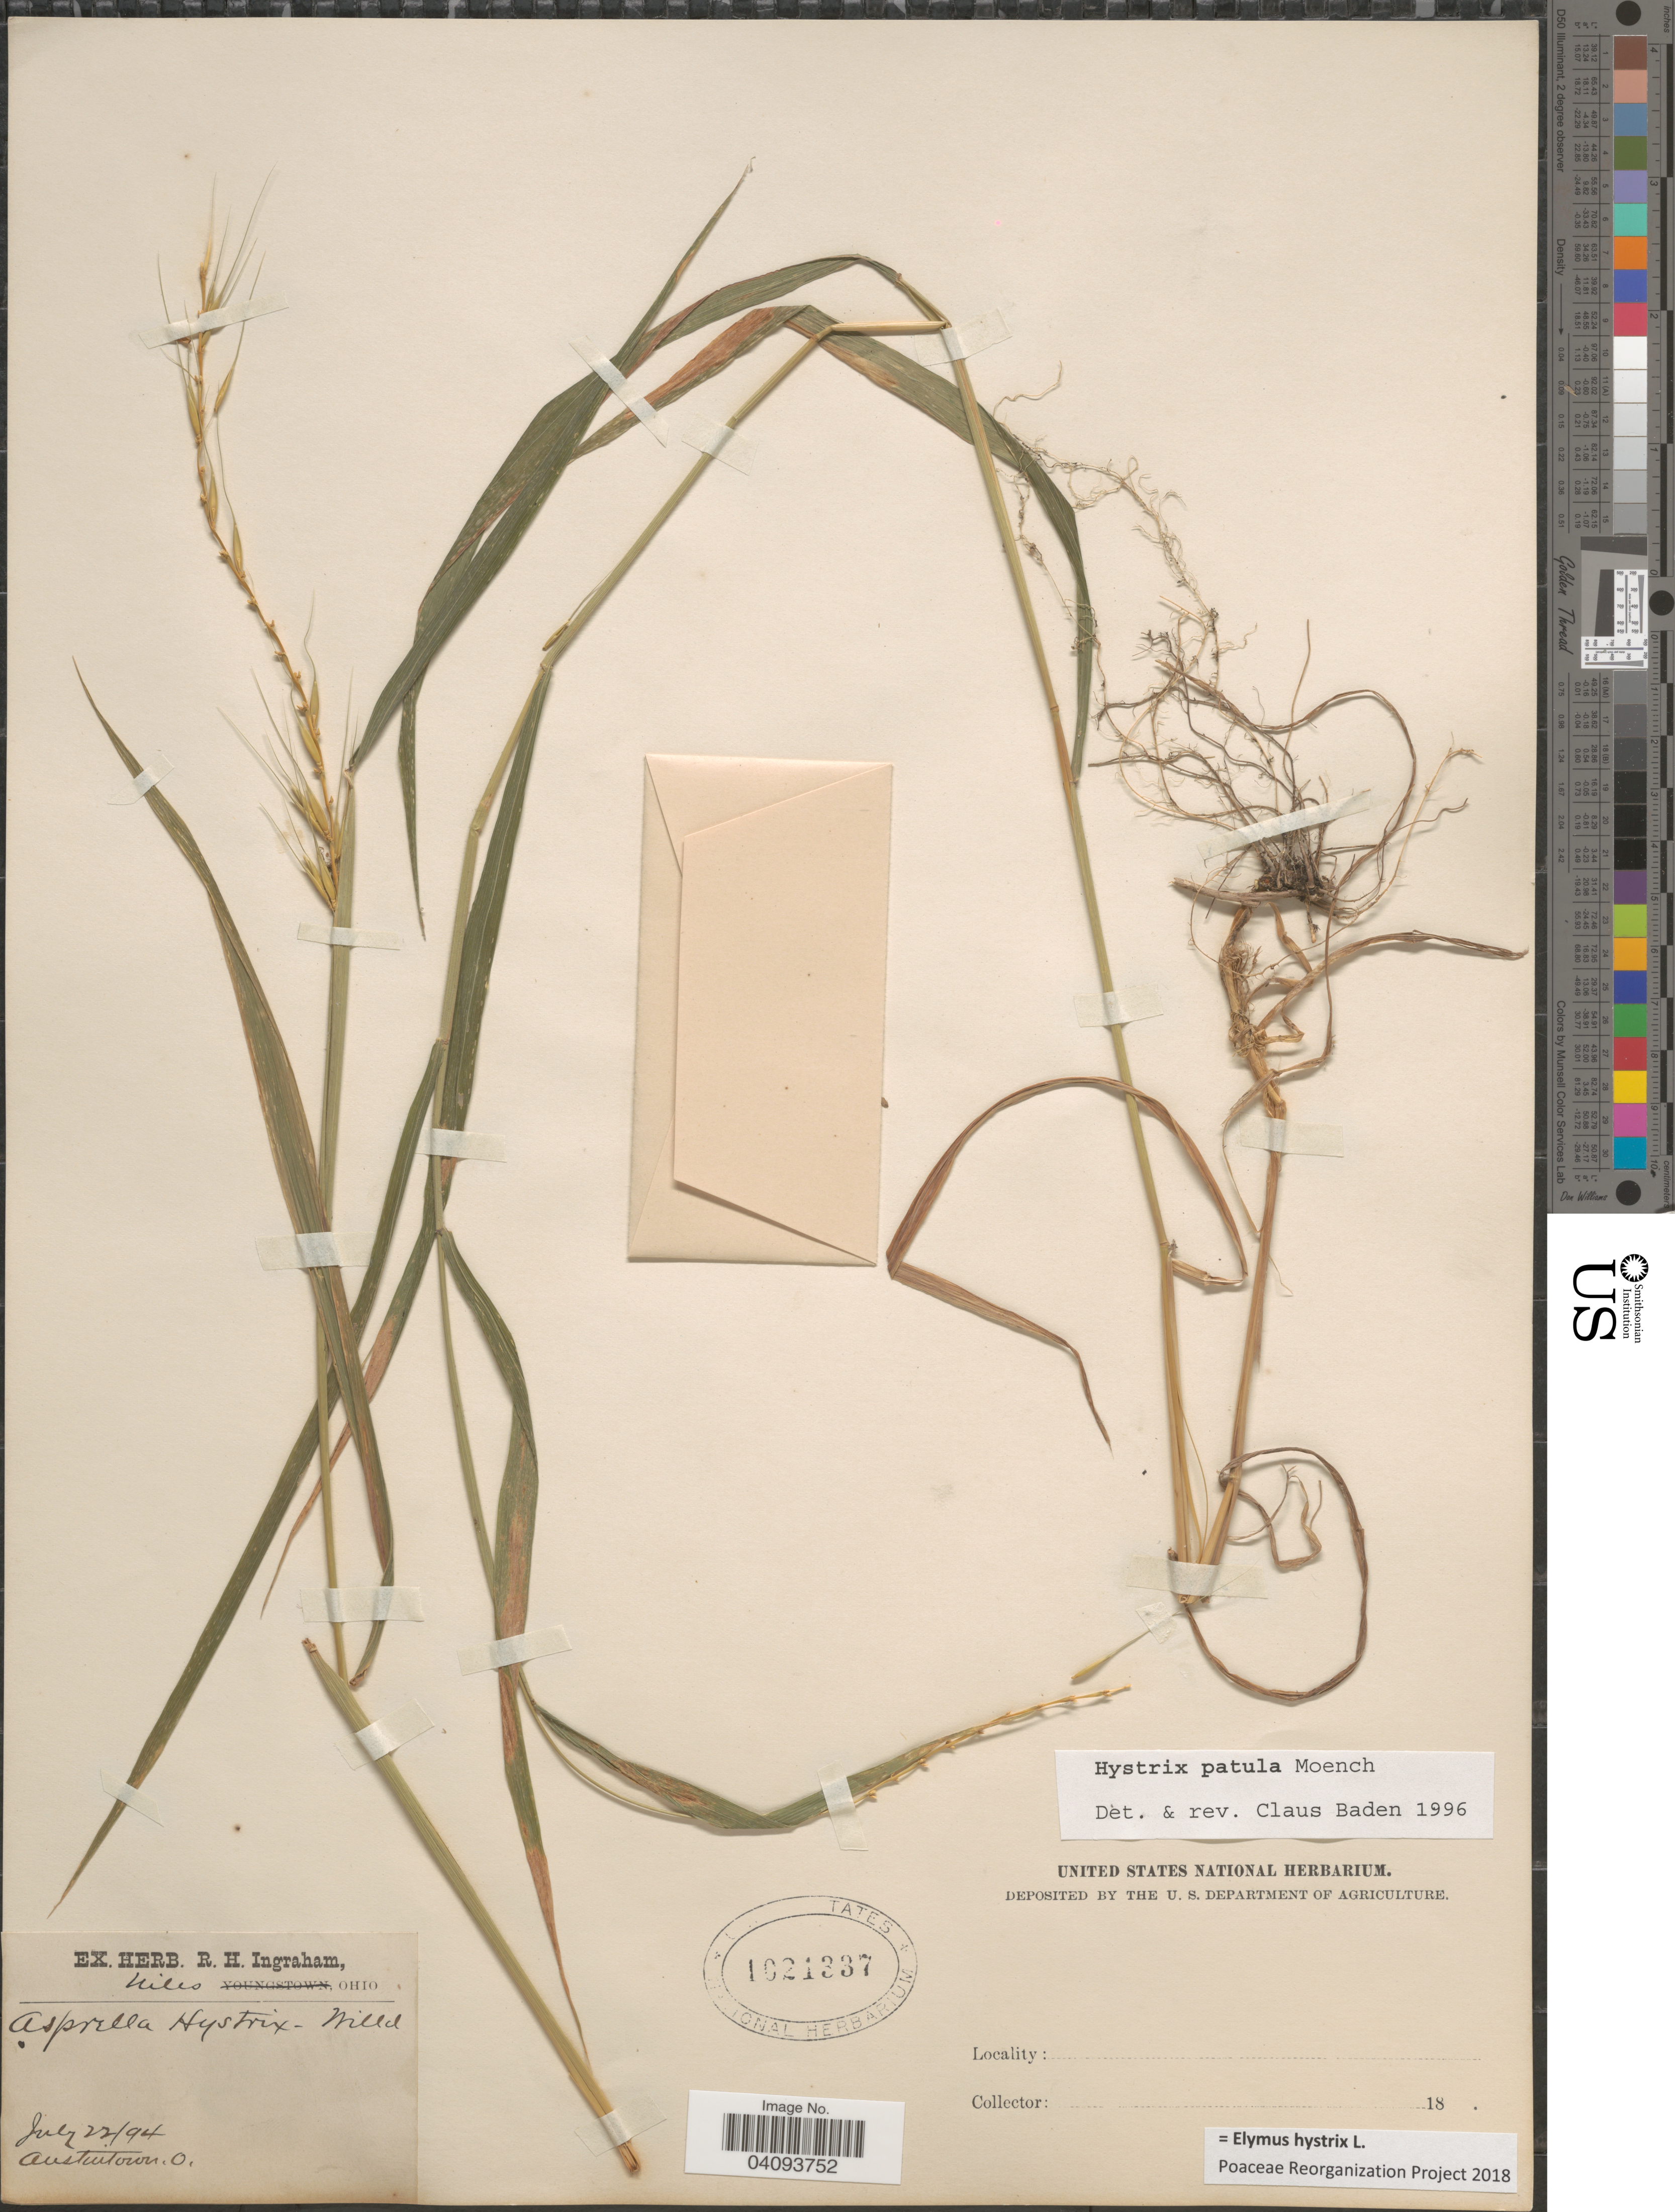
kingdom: Plantae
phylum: Tracheophyta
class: Liliopsida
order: Poales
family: Poaceae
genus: Elymus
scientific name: Elymus hystrix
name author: L.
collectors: Ex herb. R. H. Ingraham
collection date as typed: Transcribed d/m/y: 22/7/94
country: United States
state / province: Ohio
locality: Austin Town.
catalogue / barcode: US 1021337